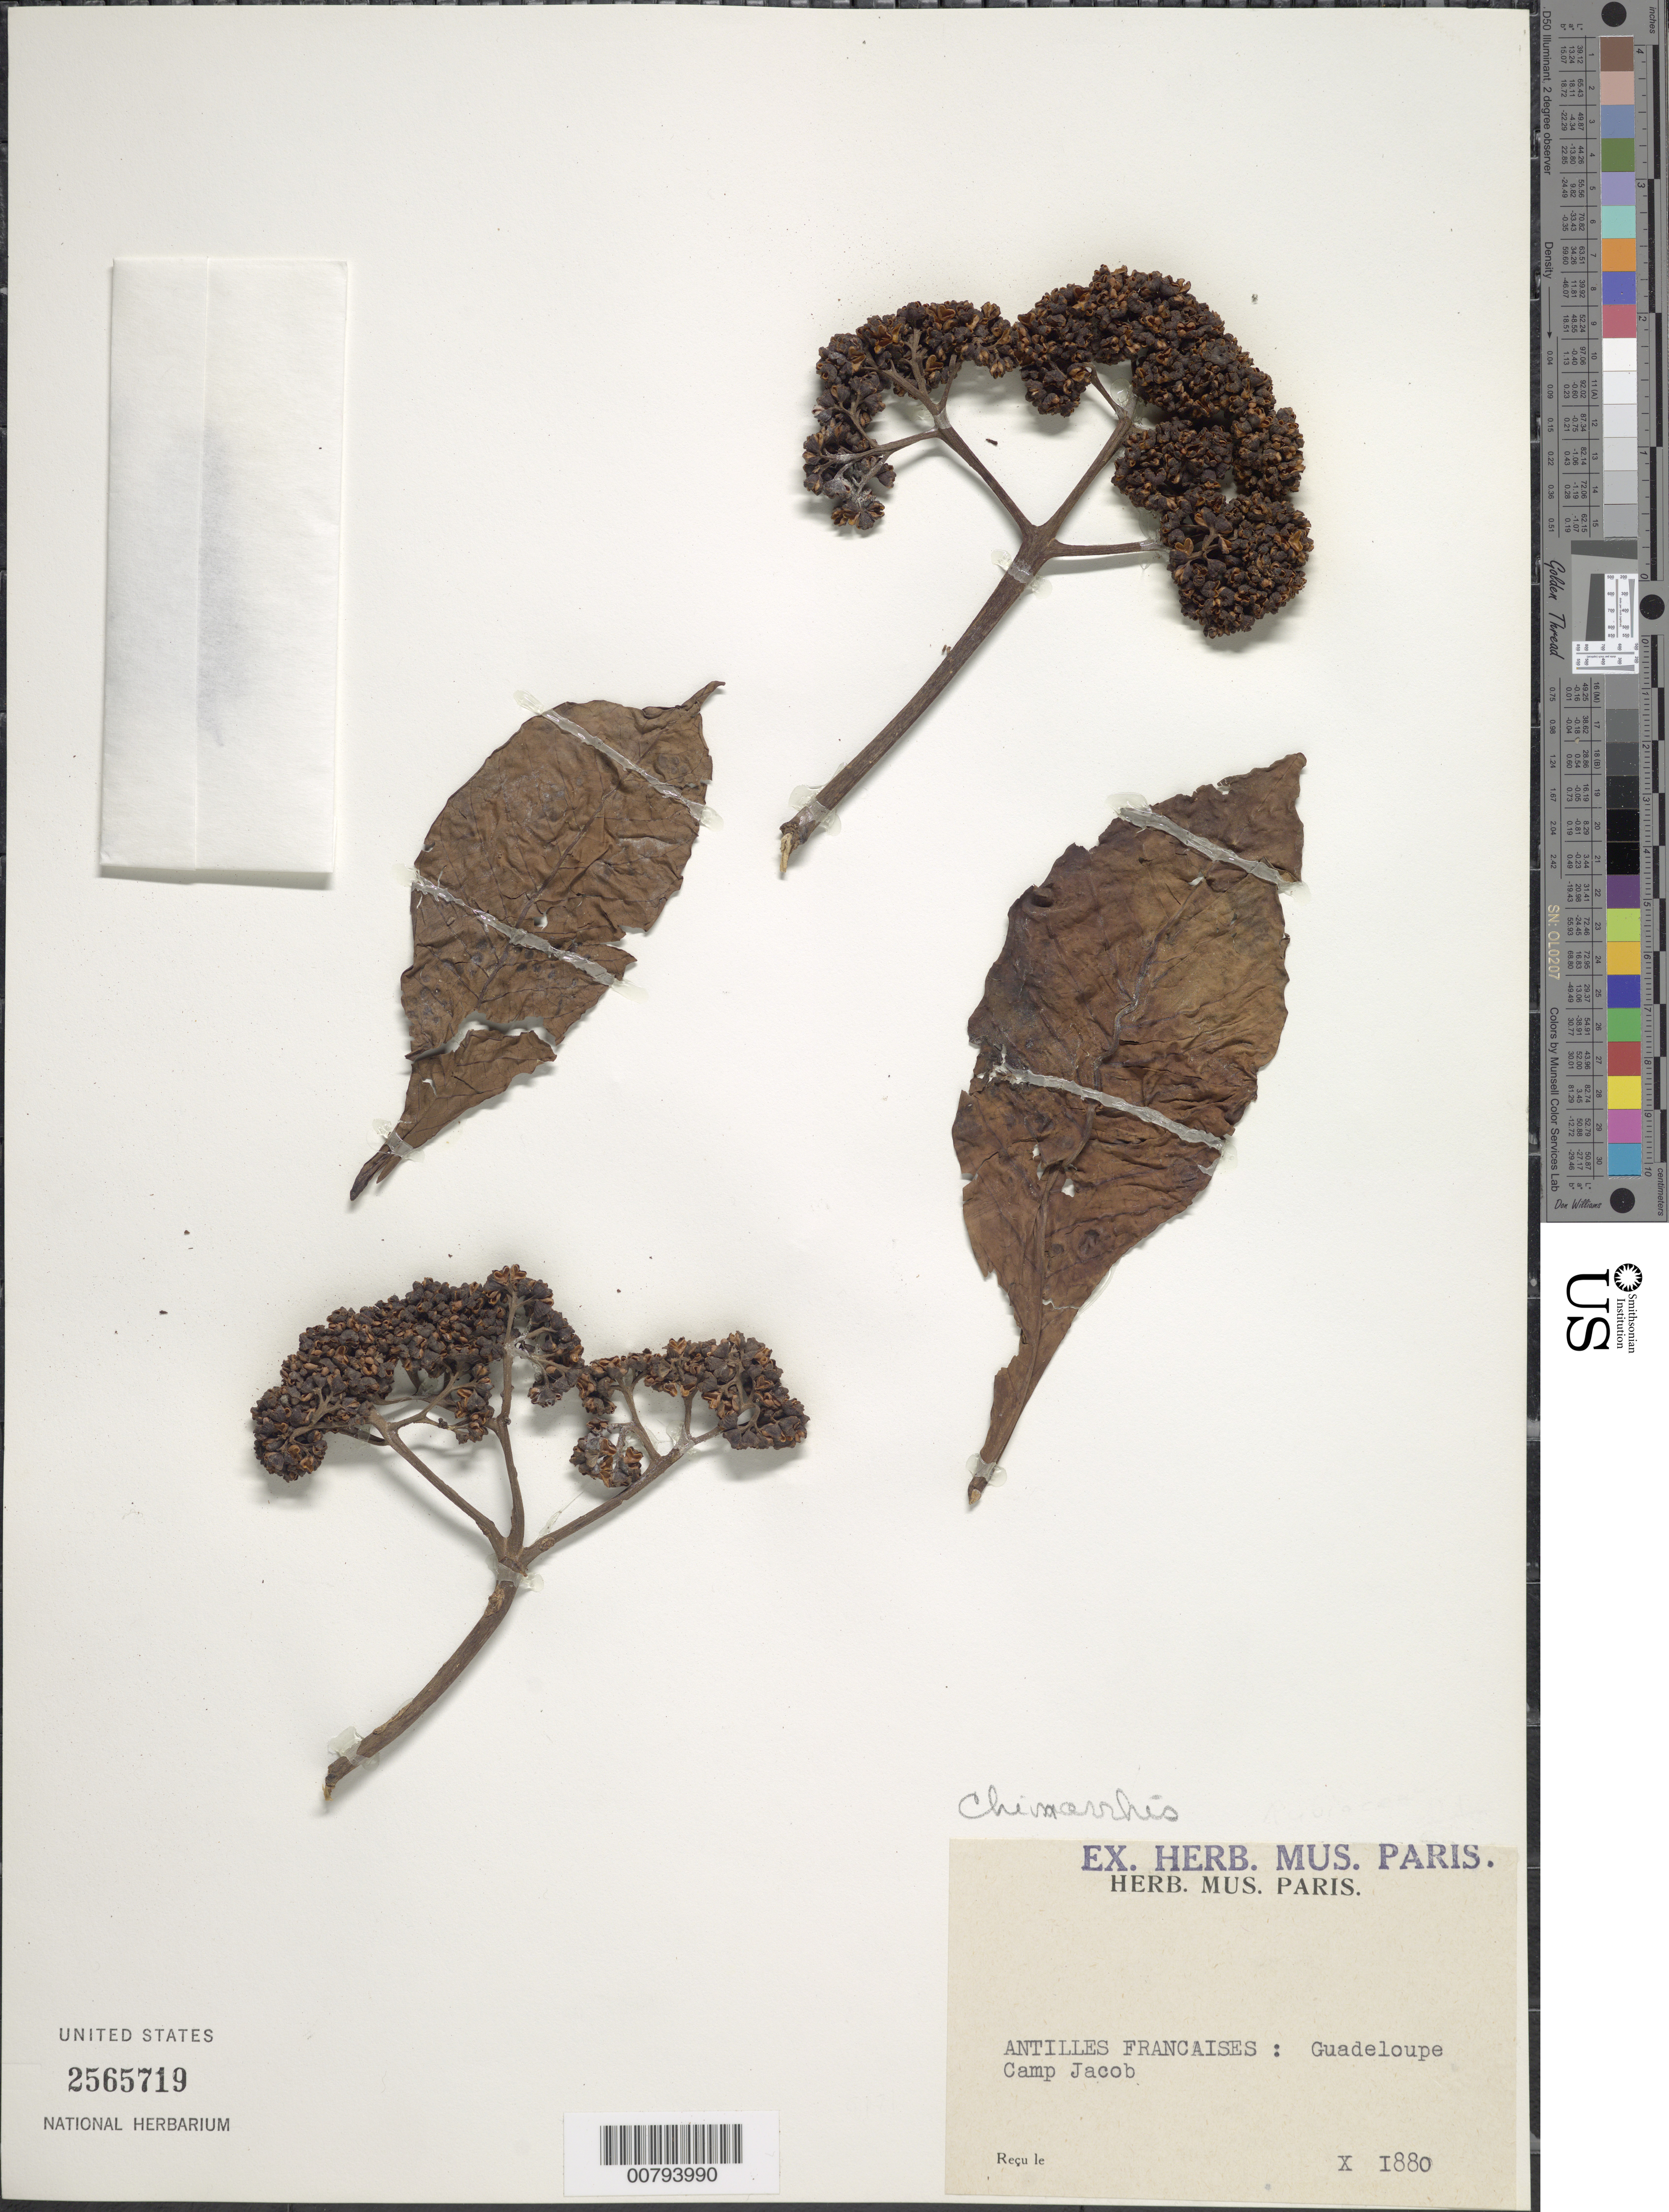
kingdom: Plantae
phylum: Tracheophyta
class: Magnoliopsida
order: Gentianales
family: Rubiaceae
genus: Chimarrhis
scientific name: Chimarrhis sp.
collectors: Herb. Mus. Paris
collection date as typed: May 1880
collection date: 1880-05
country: Guadeloupe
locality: Camp Jacob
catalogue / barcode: US 2565719